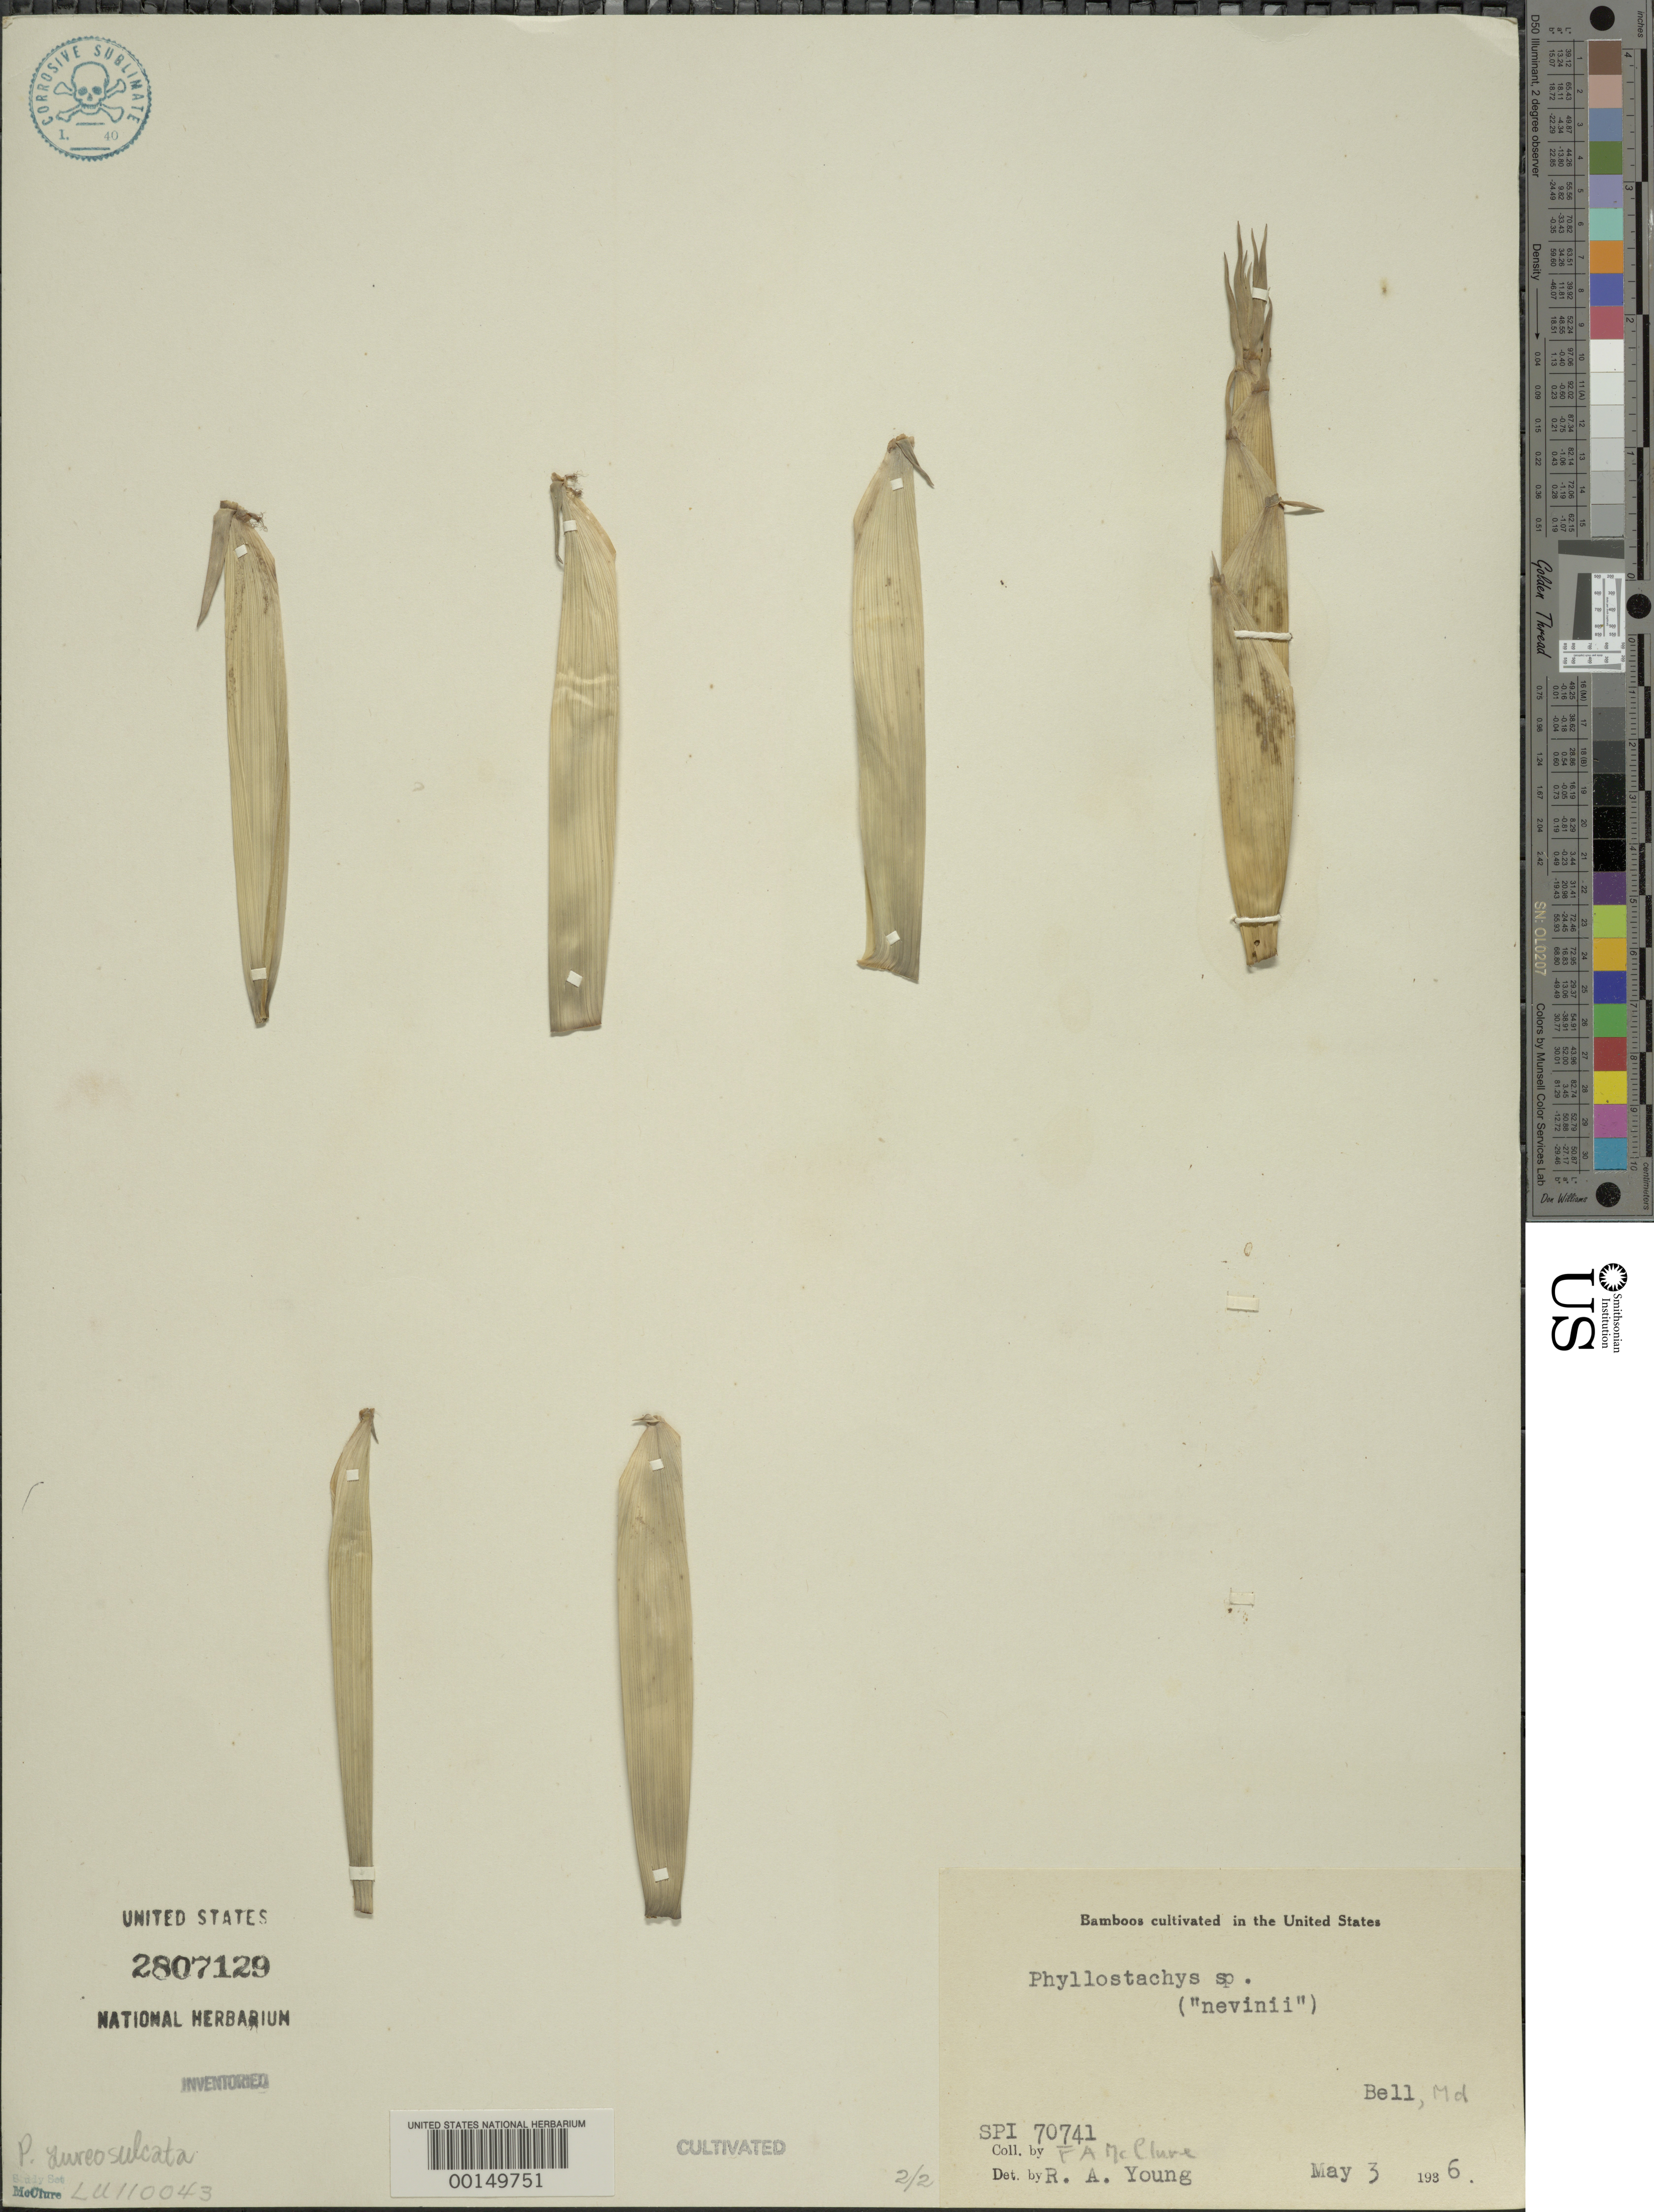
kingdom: Plantae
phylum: Tracheophyta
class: Liliopsida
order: Poales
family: Poaceae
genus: Phyllostachys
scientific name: Phyllostachys aureosulcata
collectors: F. A. McClure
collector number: SPI 70741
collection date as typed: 03 May 1936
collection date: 1936-05-03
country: United States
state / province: Maryland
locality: Bell, p.i. garden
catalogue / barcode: US 2807129